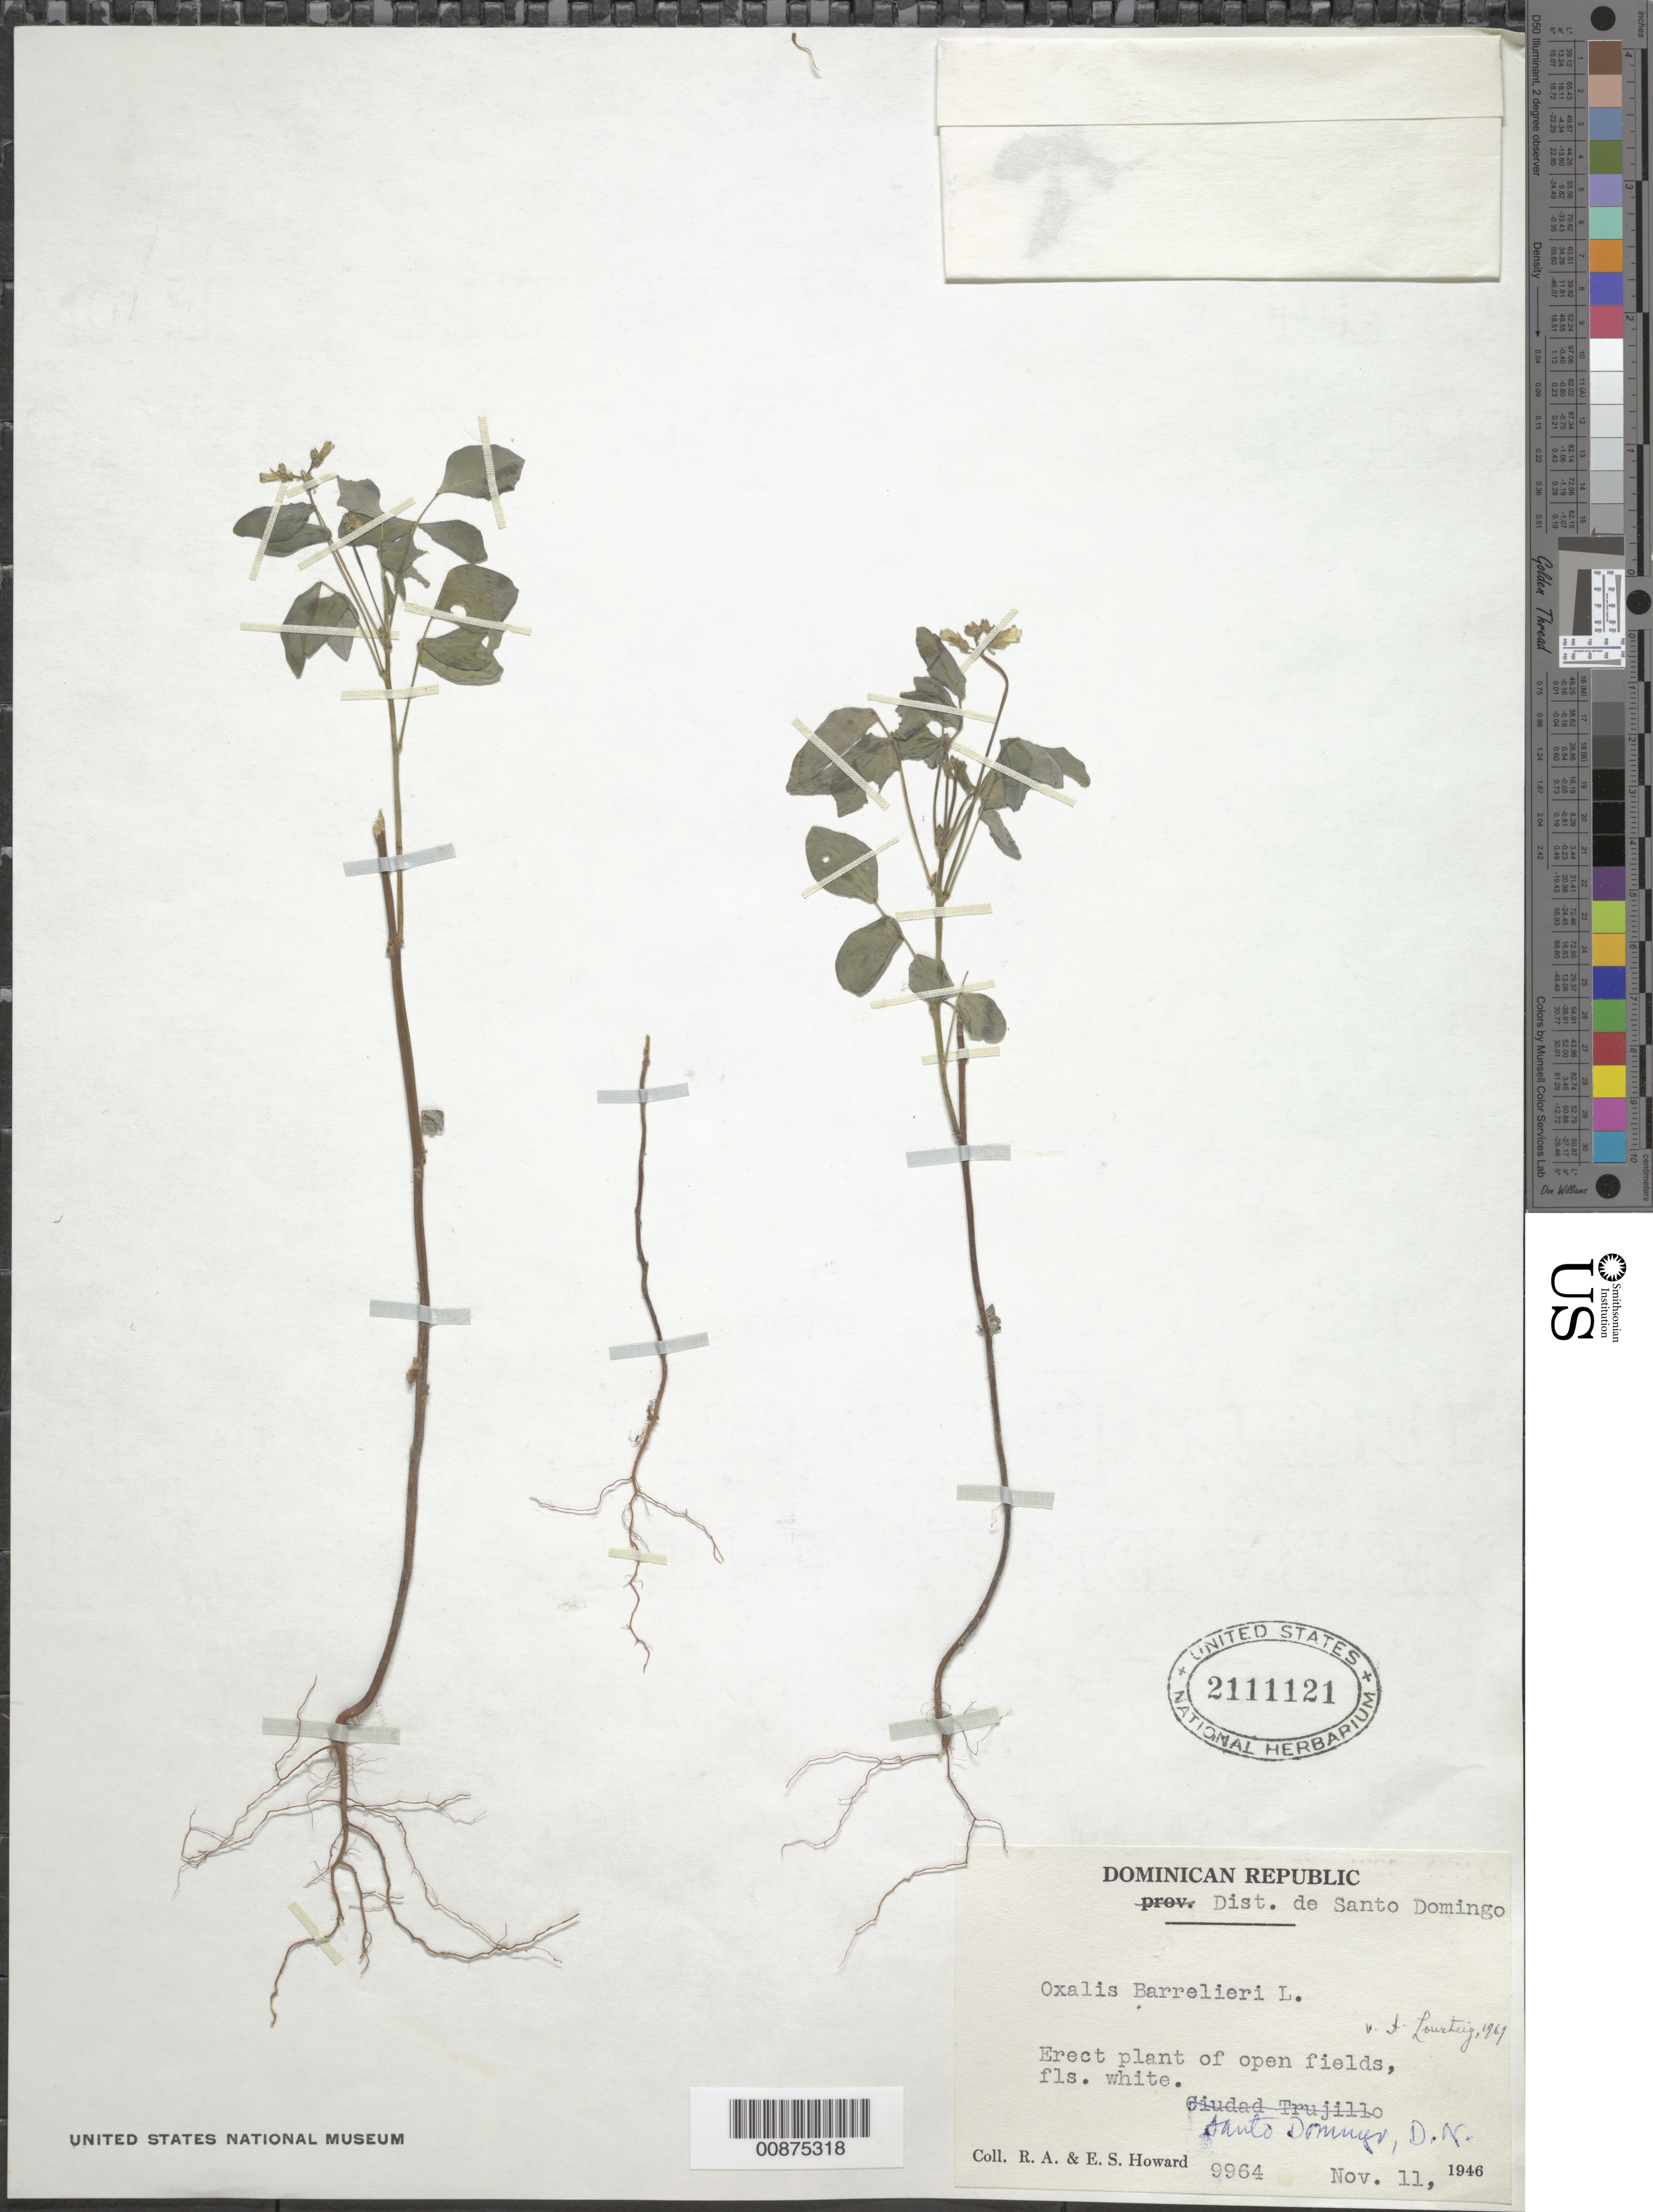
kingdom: Plantae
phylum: Tracheophyta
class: Magnoliopsida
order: Oxalidales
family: Oxalidaceae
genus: Oxalis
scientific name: Oxalis barrelieri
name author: L.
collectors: R. A. Howard & E. S. Howard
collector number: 9964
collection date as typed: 11 Nov 1946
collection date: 1946-11-11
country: Dominican Republic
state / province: Distrito Nacional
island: Hispaniola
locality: Santo Domingo.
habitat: Plant of open fields.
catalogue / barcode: US 2111121